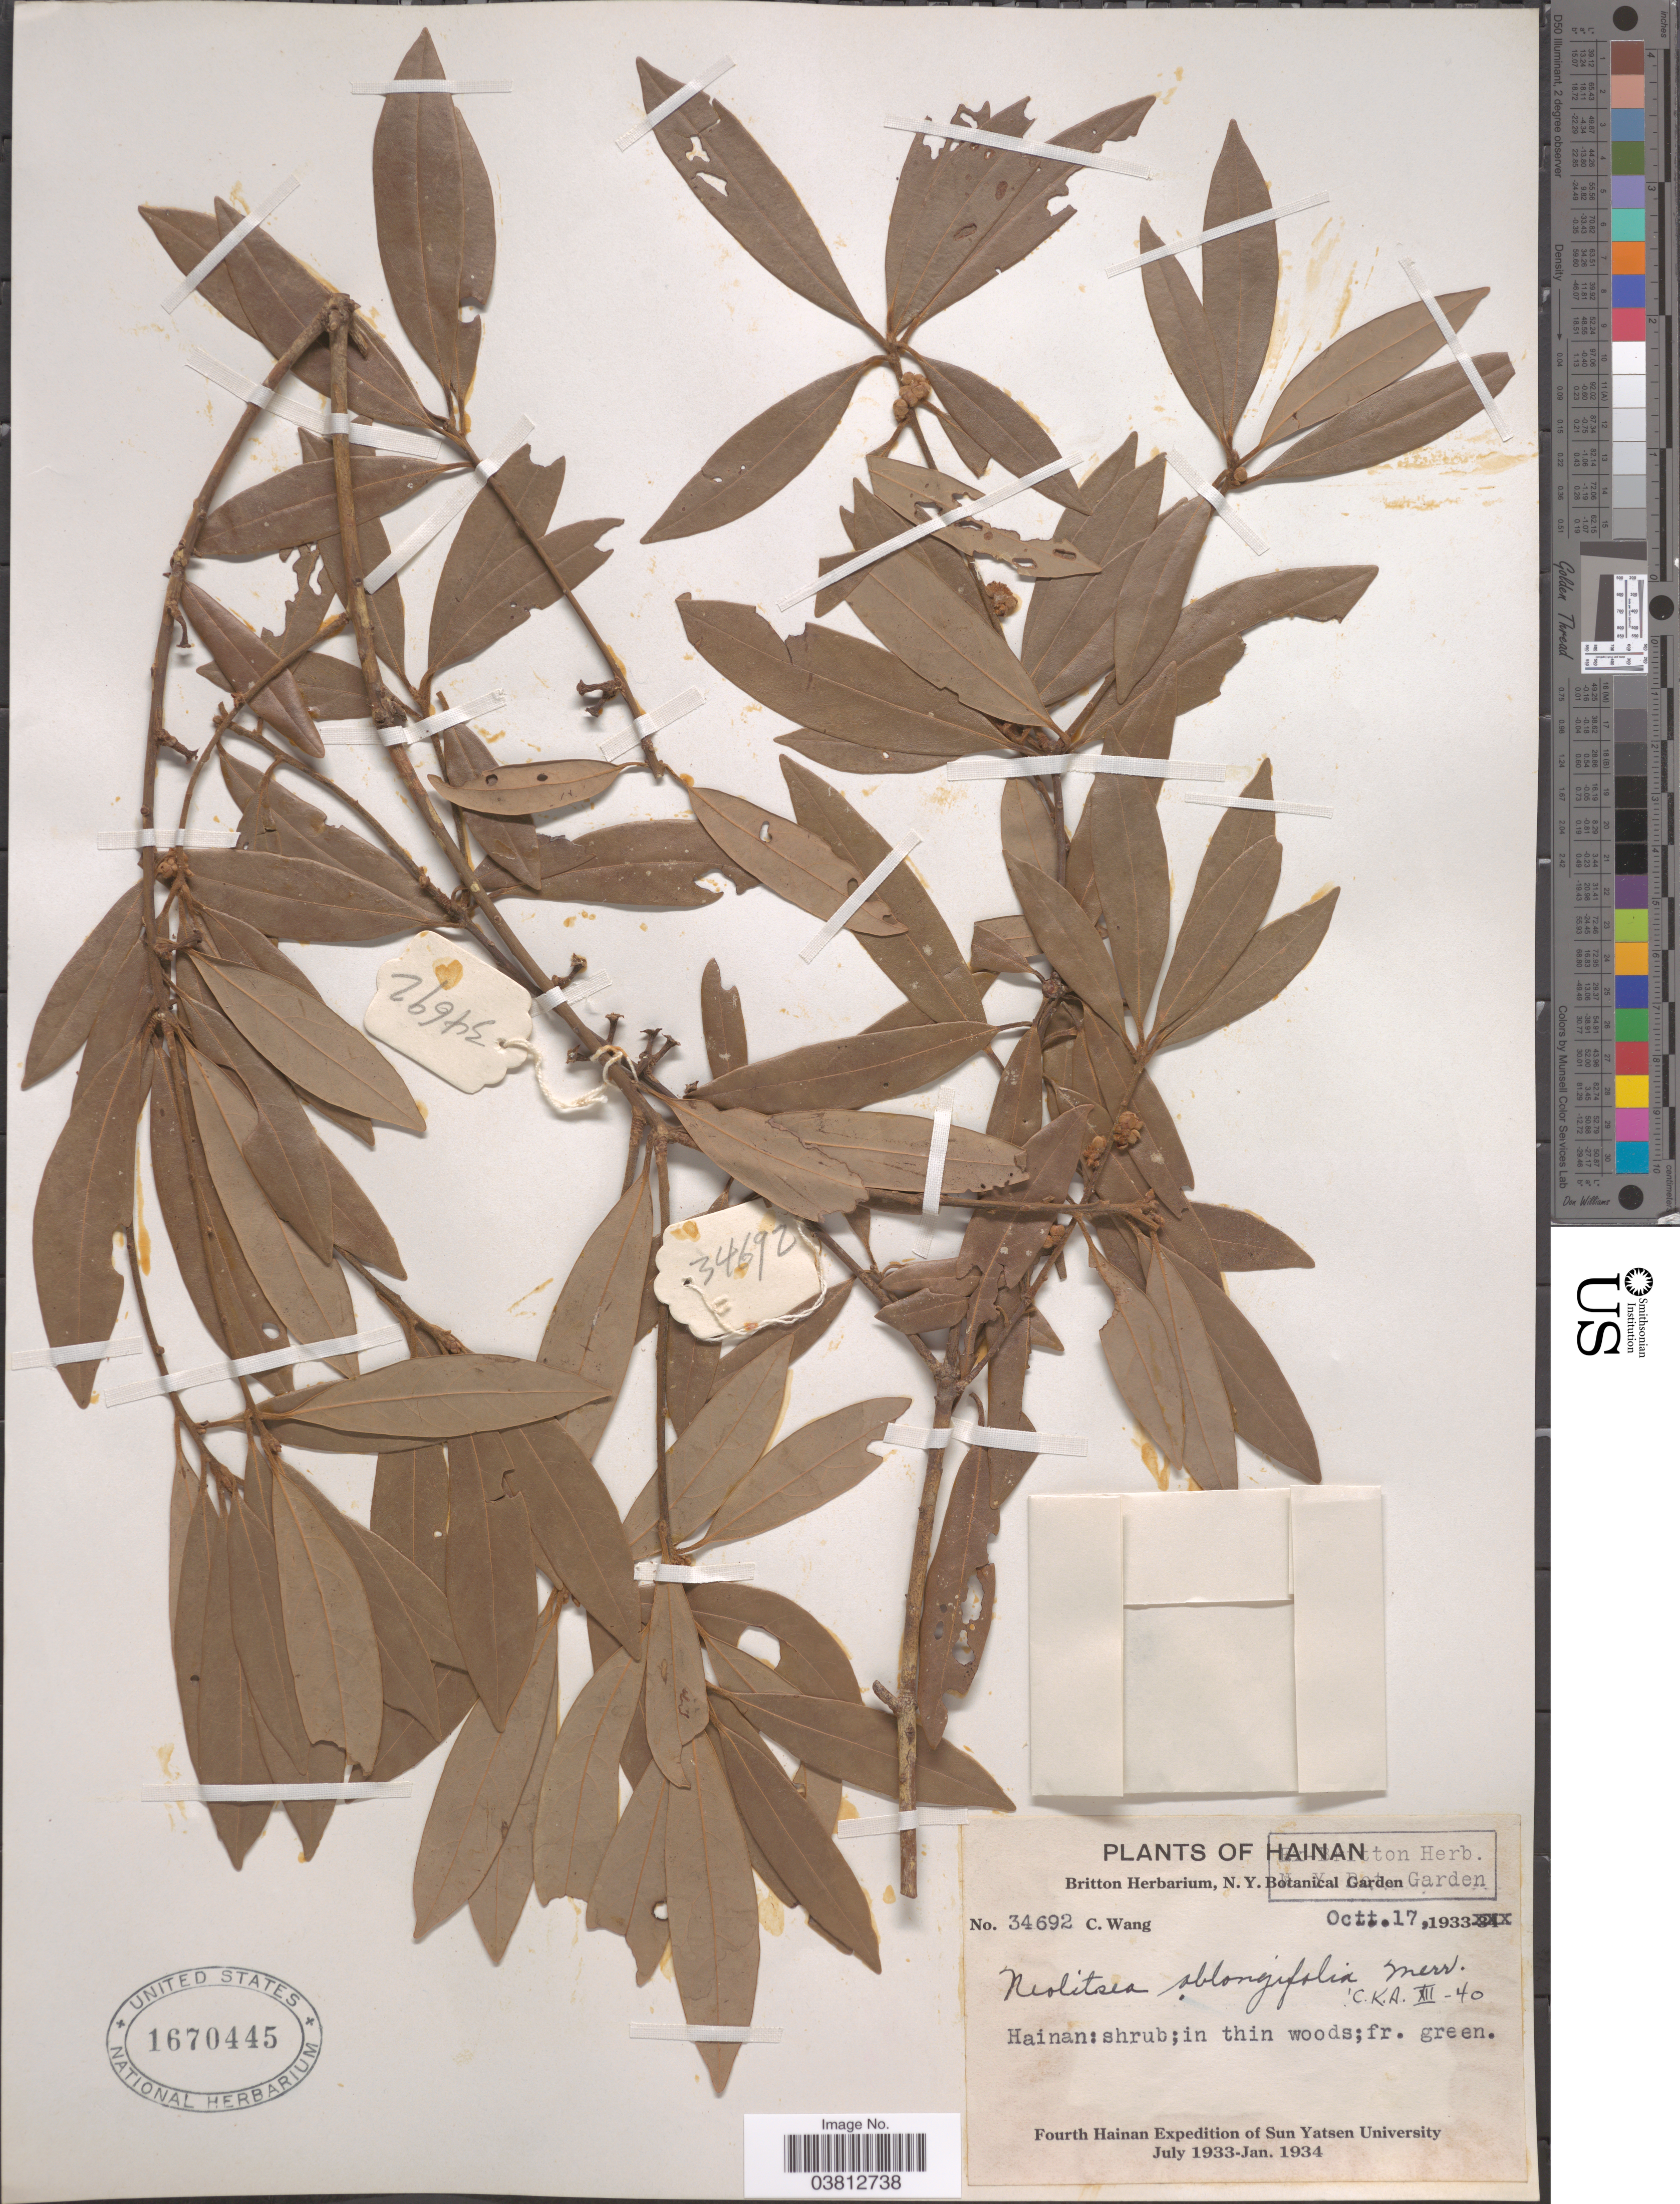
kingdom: Plantae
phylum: Tracheophyta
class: Magnoliopsida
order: Laurales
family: Lauraceae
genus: Neolitsea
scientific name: Neolitsea oblongifolia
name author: Merr. & Chun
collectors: W. Wang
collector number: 34692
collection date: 1933-10-17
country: China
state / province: Hainan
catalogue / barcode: US 1670445